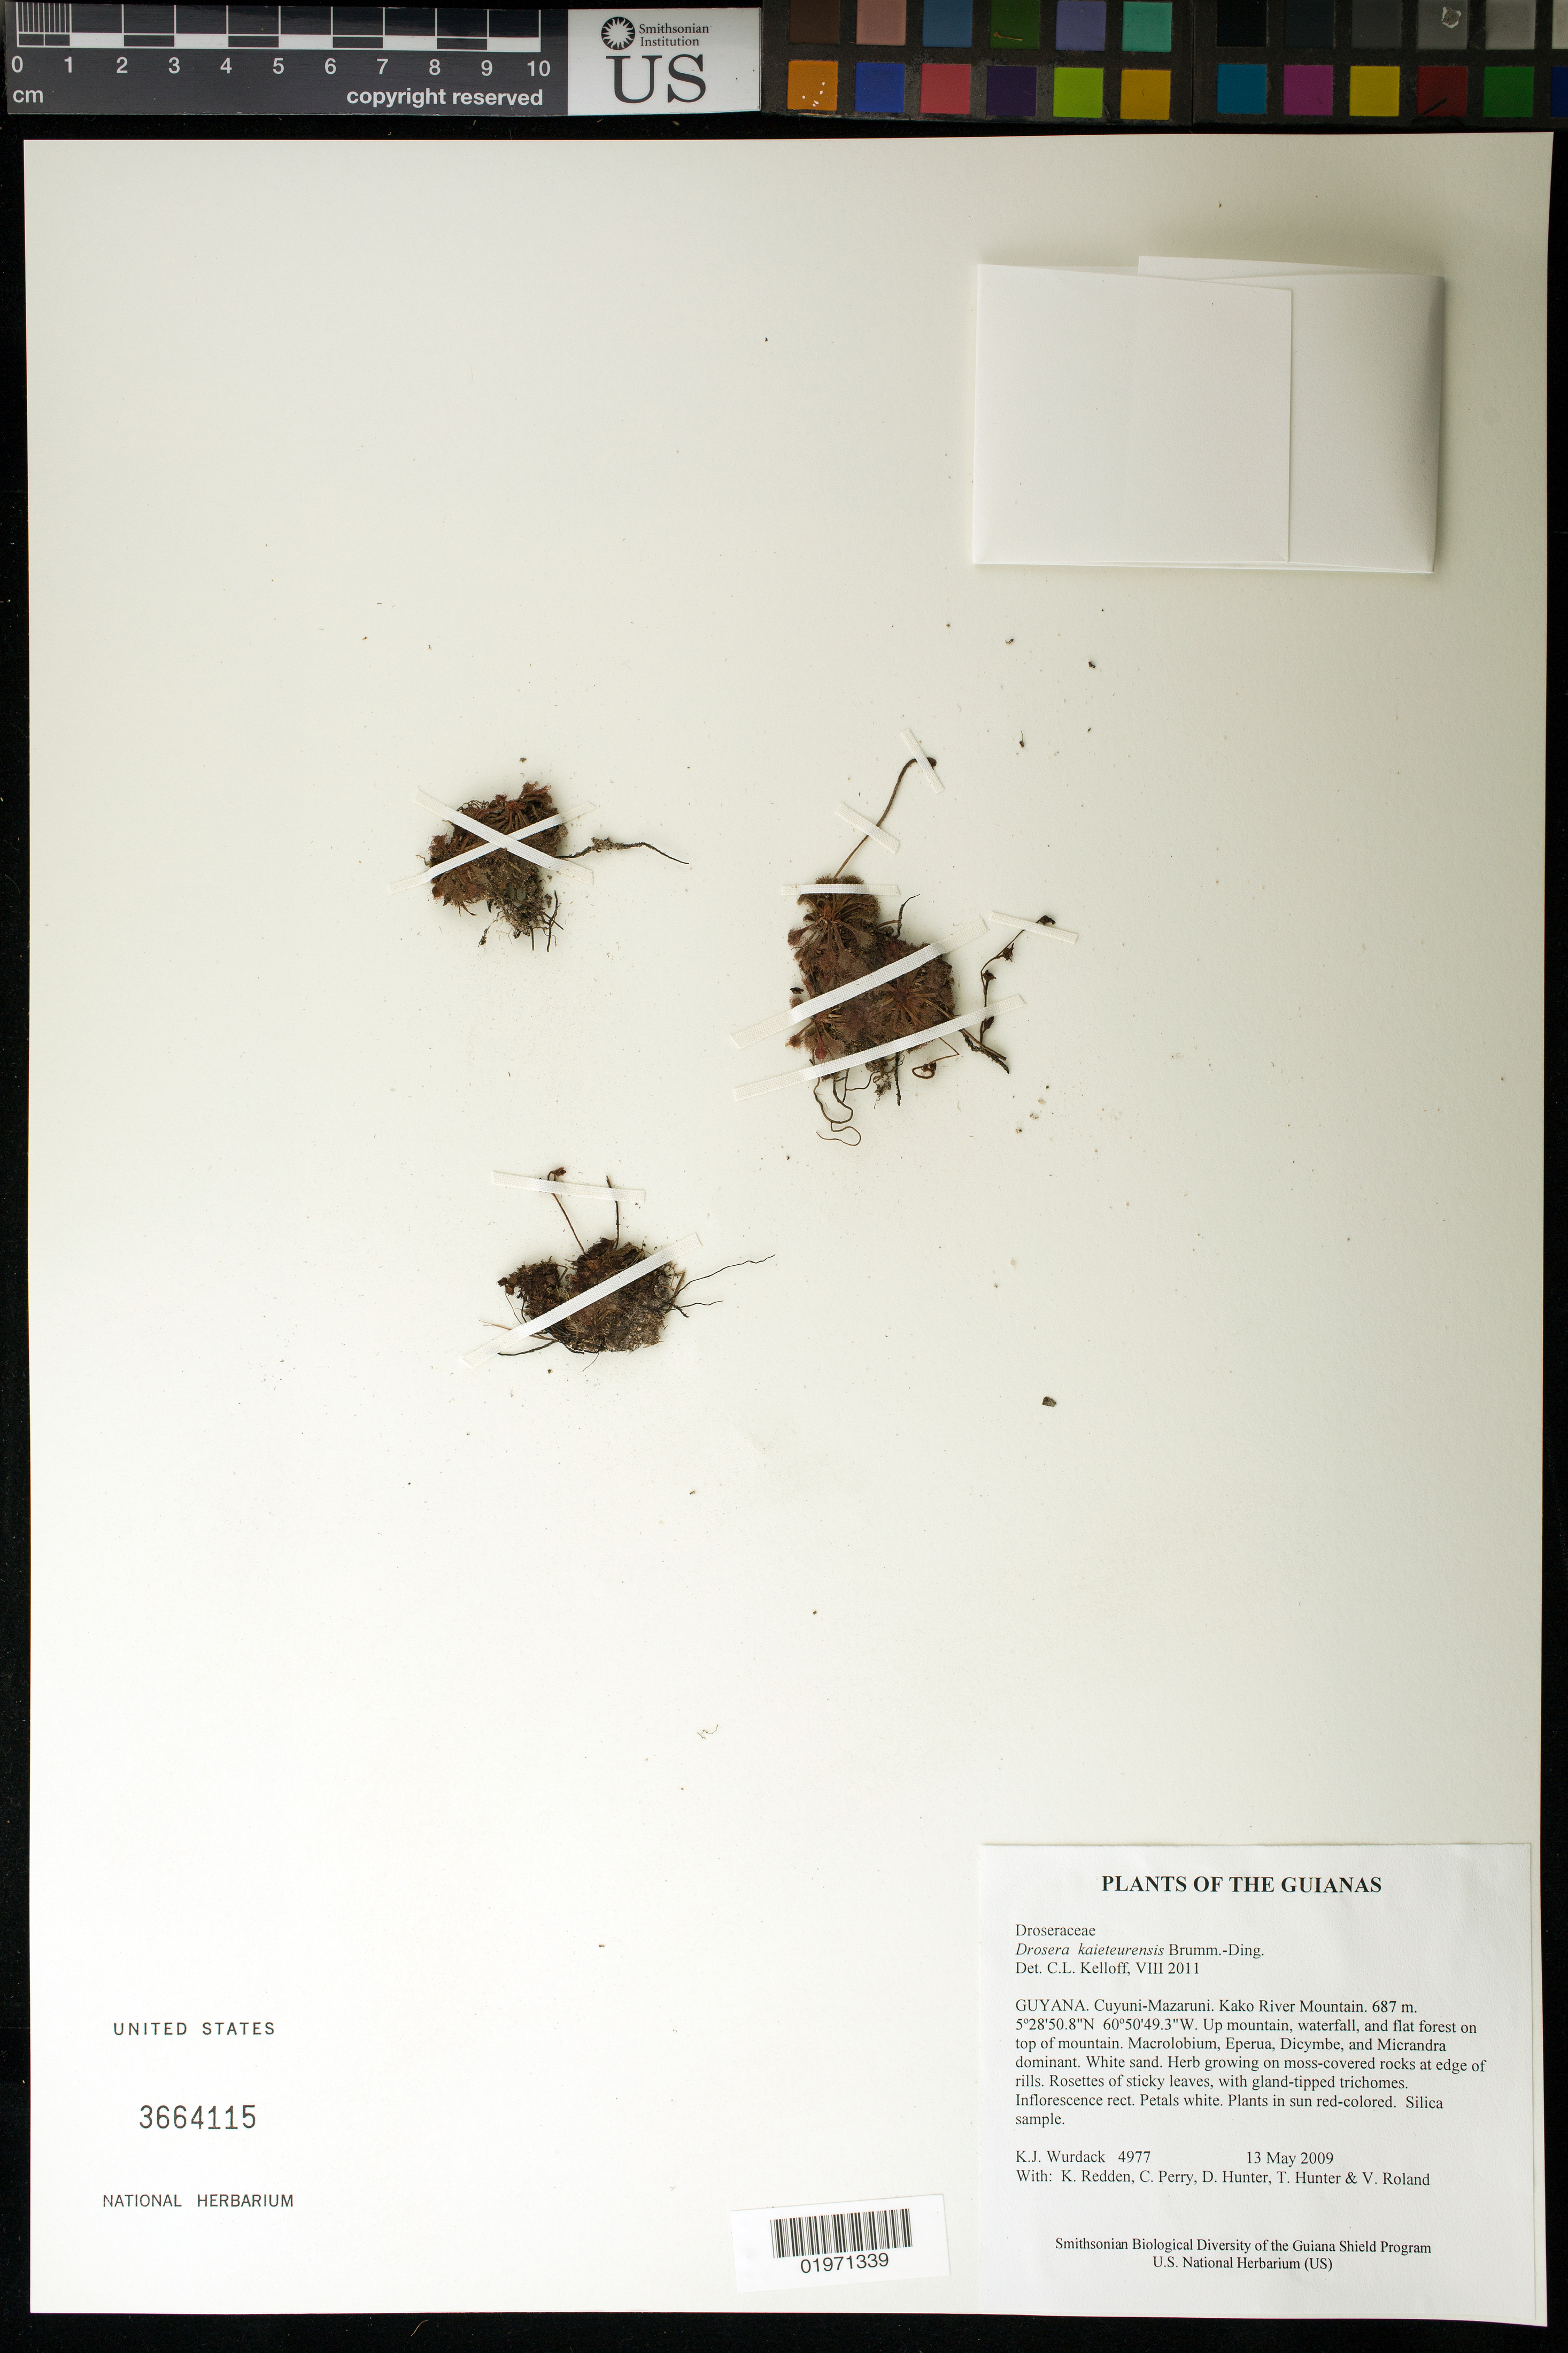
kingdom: Plantae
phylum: Tracheophyta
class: Magnoliopsida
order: Caryophyllales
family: Droseraceae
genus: Drosera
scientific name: Drosera kaieteurensis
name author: Brumm.-Ding.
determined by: Kelloff, Carol L., (US), Smithsonian Institution - National Museum of Natural History (UNITED STATES)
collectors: K. Wurdack, K. M. Redden, C. Perry, D. Hunter, T. Hunter & V. Roland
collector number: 4977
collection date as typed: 13 May 2009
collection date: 2009-05-13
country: Guyana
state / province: Cuyuni-Mazaruni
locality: Kako River Mountain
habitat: Up mountain, waterfall, and flat forest on top of mountain. Macrolobium, Eperua, Dicymbe, and Micrandra dominant. White sand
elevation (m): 687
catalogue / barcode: US 3664115